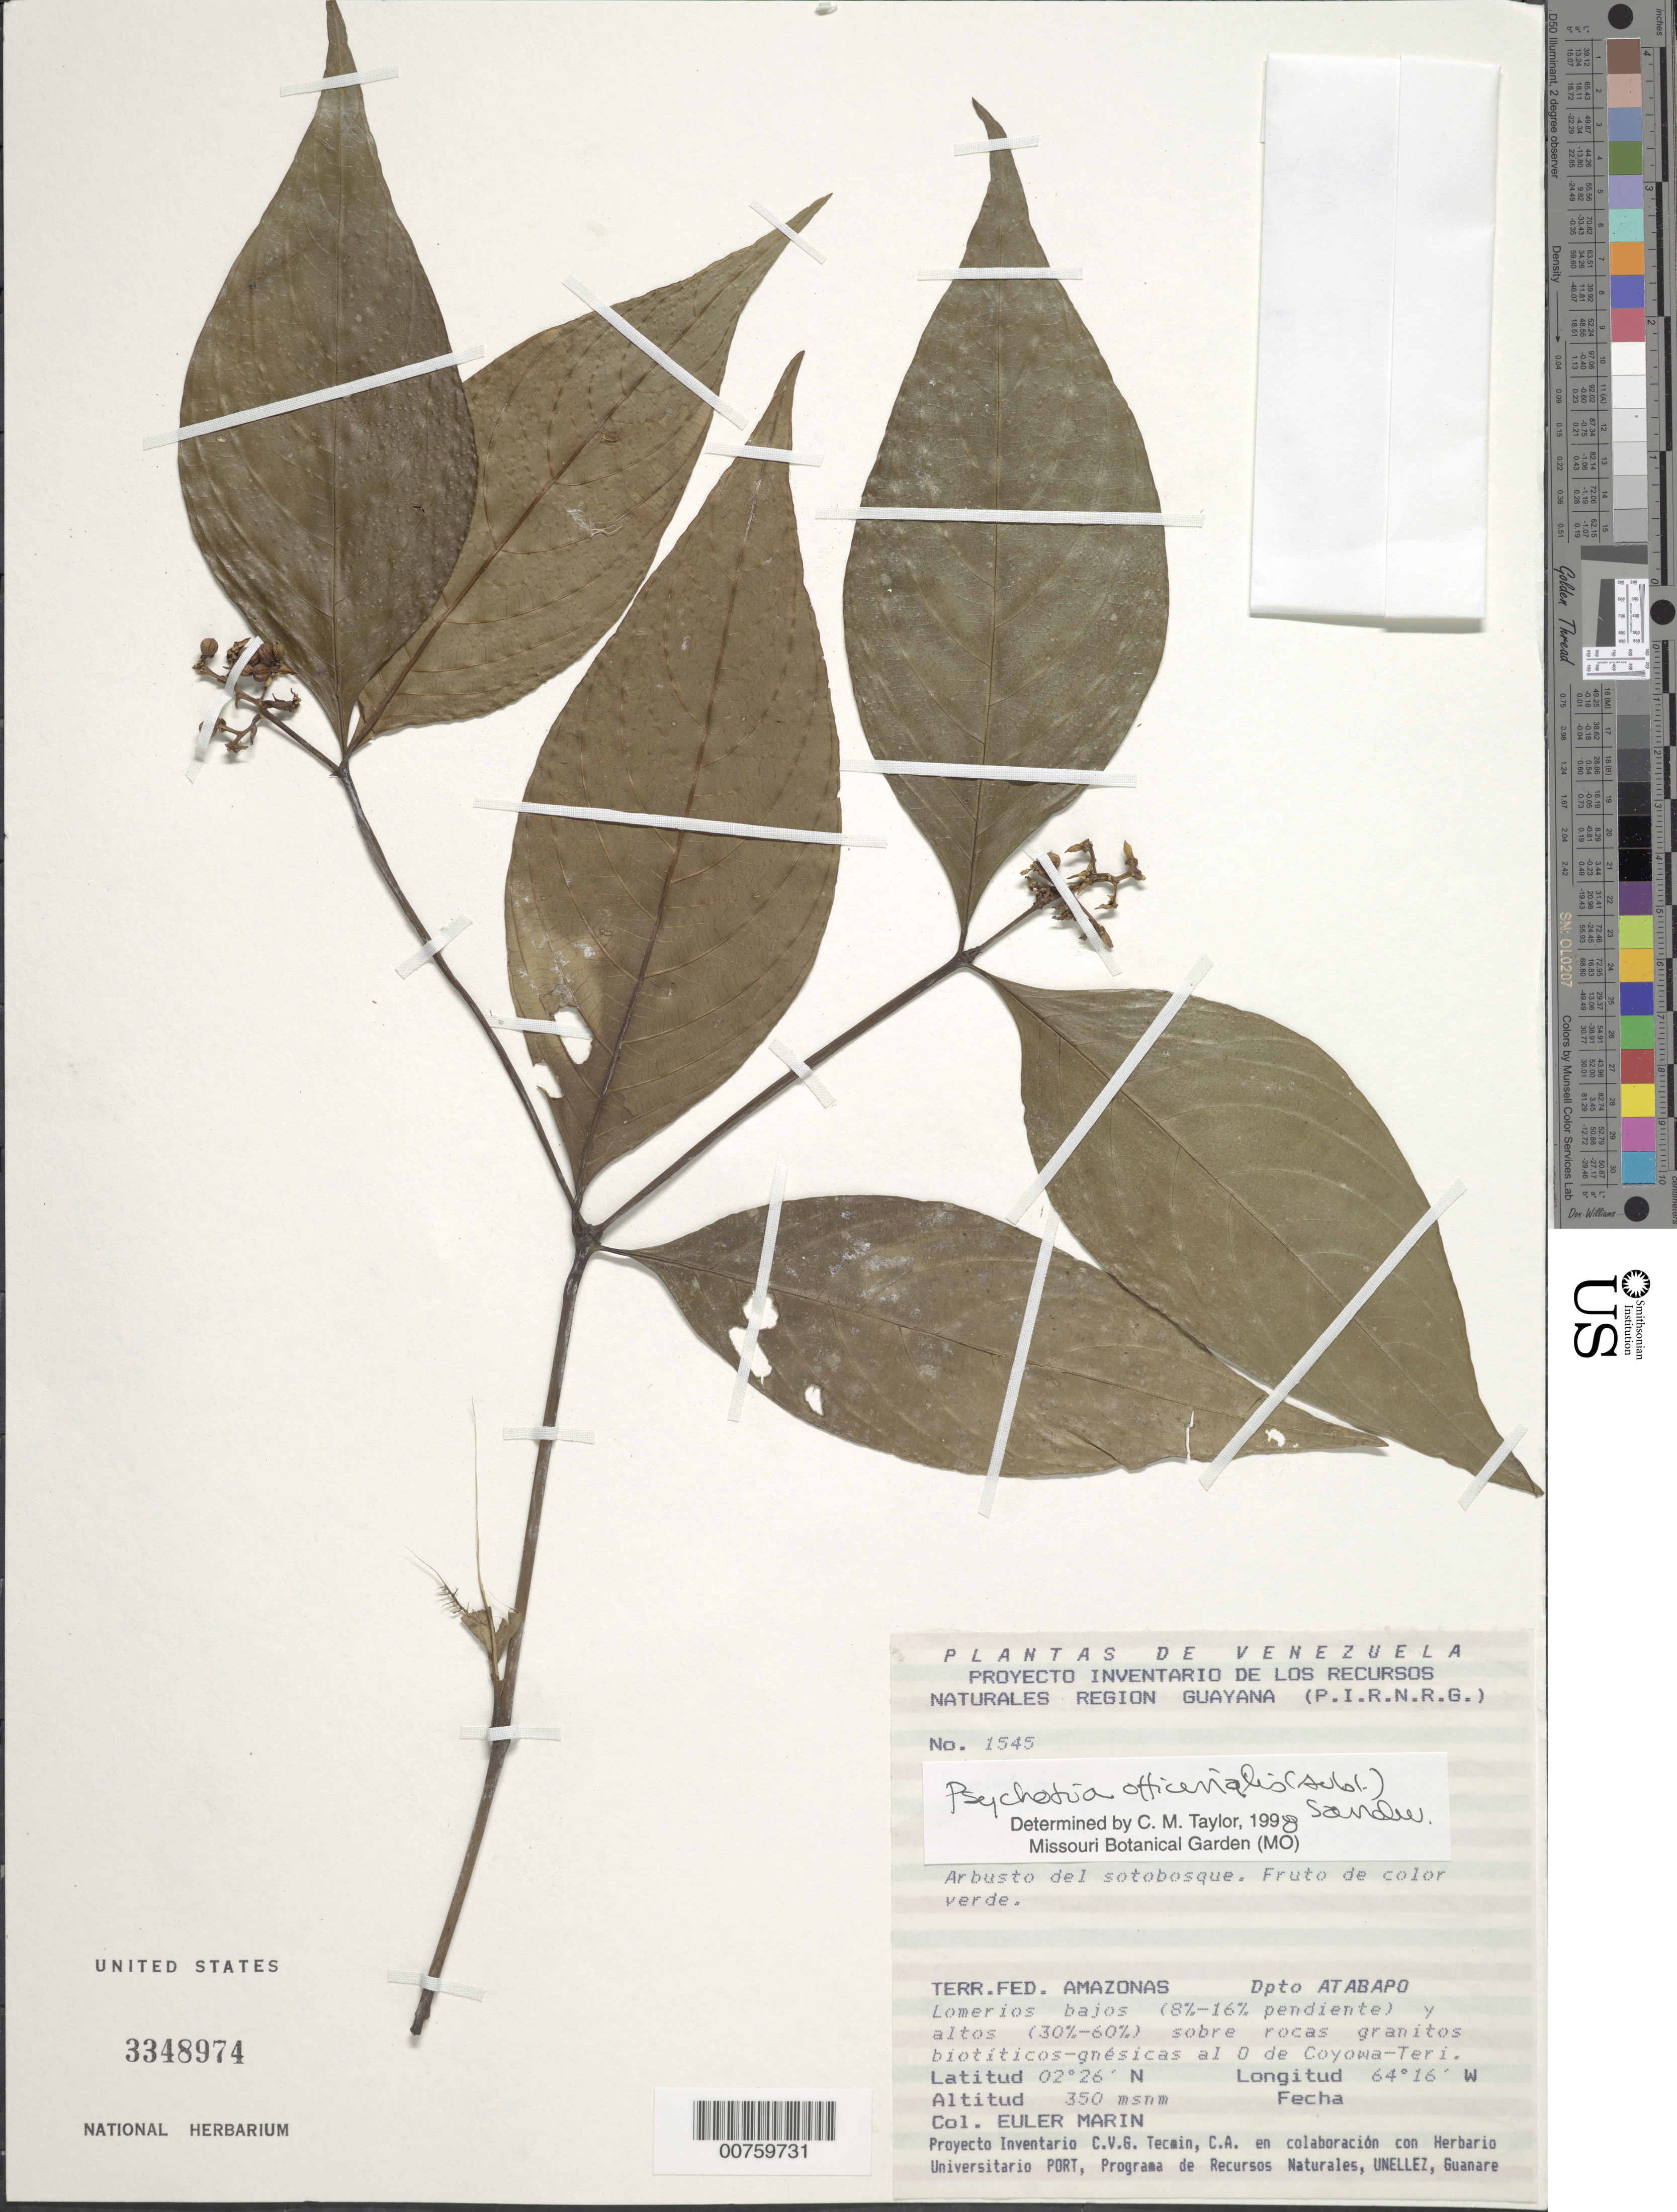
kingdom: Plantae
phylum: Tracheophyta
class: Magnoliopsida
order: Gentianales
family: Rubiaceae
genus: Psychotria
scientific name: Psychotria officinalis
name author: (Aubl.) Raeusch.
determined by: Taylor, Charlotte M.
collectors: E. Marin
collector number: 1545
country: Venezuela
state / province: Amazonas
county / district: Atabapo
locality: Coyowa-Teri, W of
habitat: Lomerios bajos (8%-16% pendiente) y altos (30%-60%) sobre rocas granitos biotiticos-gnesicas; sotobosque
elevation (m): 350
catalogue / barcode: US 3348974